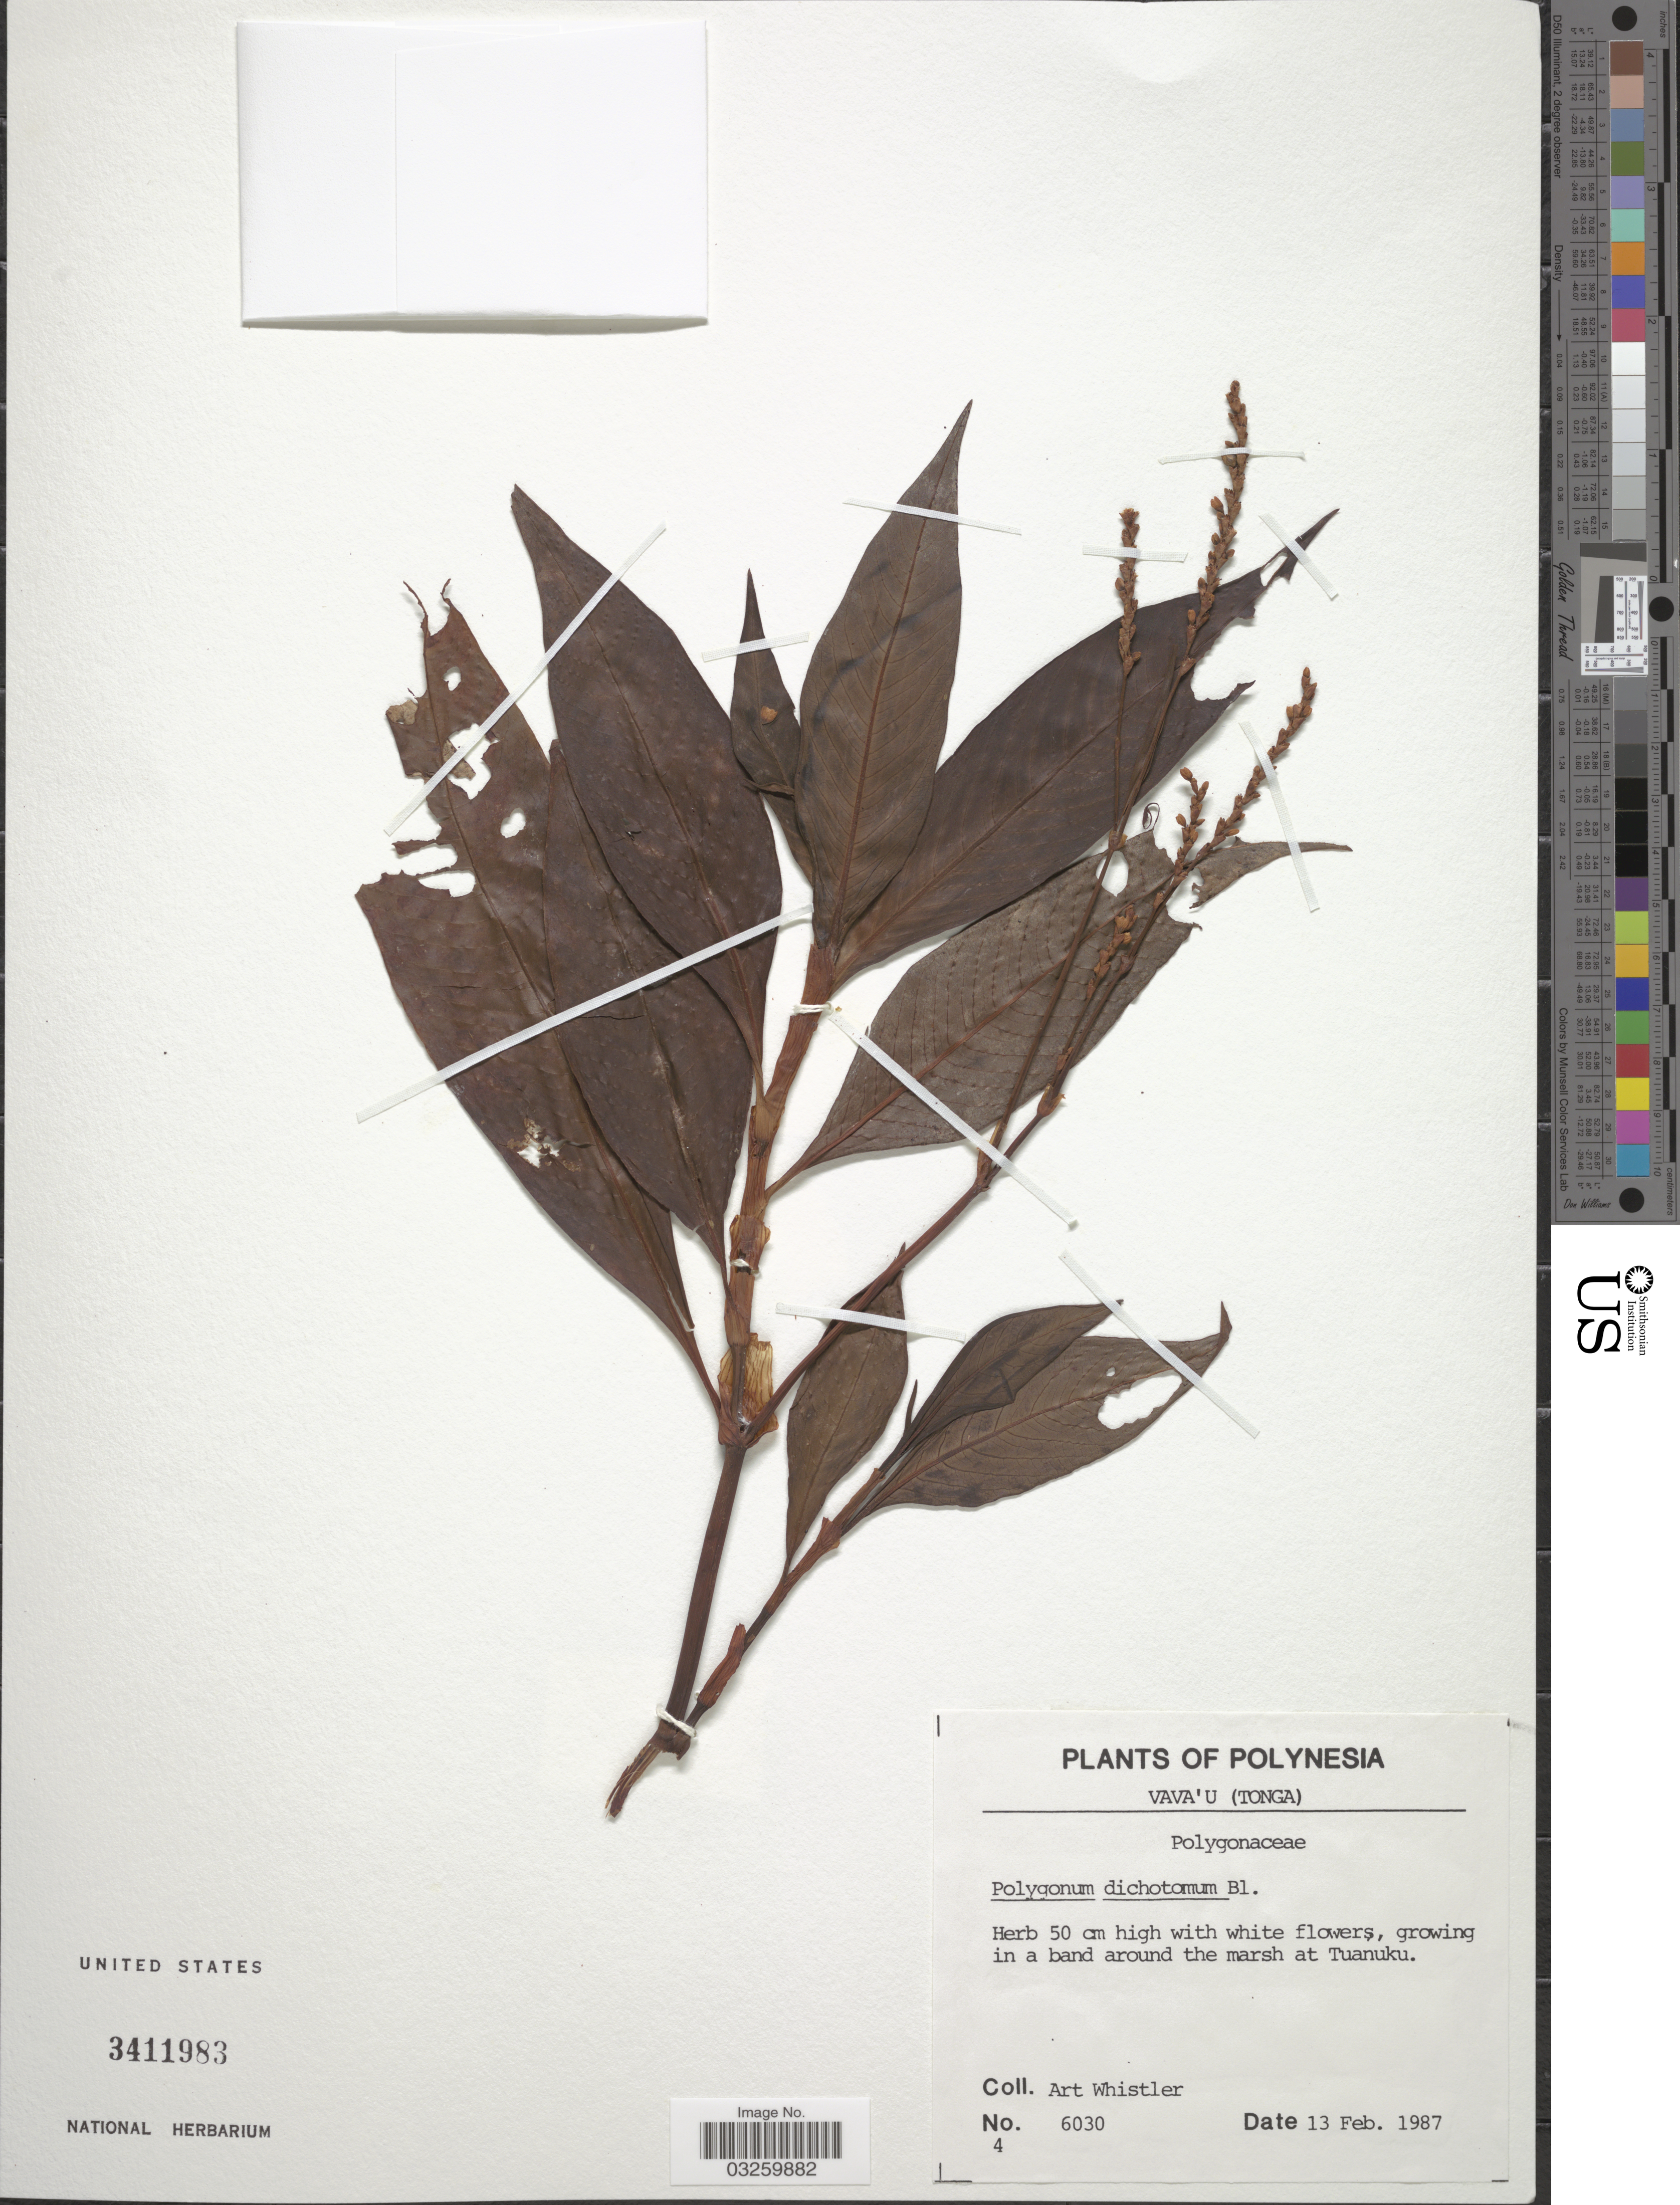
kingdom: Plantae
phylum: Tracheophyta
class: Magnoliopsida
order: Caryophyllales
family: Polygonaceae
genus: Persicaria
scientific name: Persicaria dichotoma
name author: (Blume) Masam.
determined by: Wagner, W. L., (BOT), Smithsonian Institution - National Museum of Natural History (UNITED STATES)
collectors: A. Whistler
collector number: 6030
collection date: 1987-02-13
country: Tonga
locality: Polynesia. Vava'u. Growing in a band around the marsh at Tuanuku.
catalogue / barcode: US 3411983